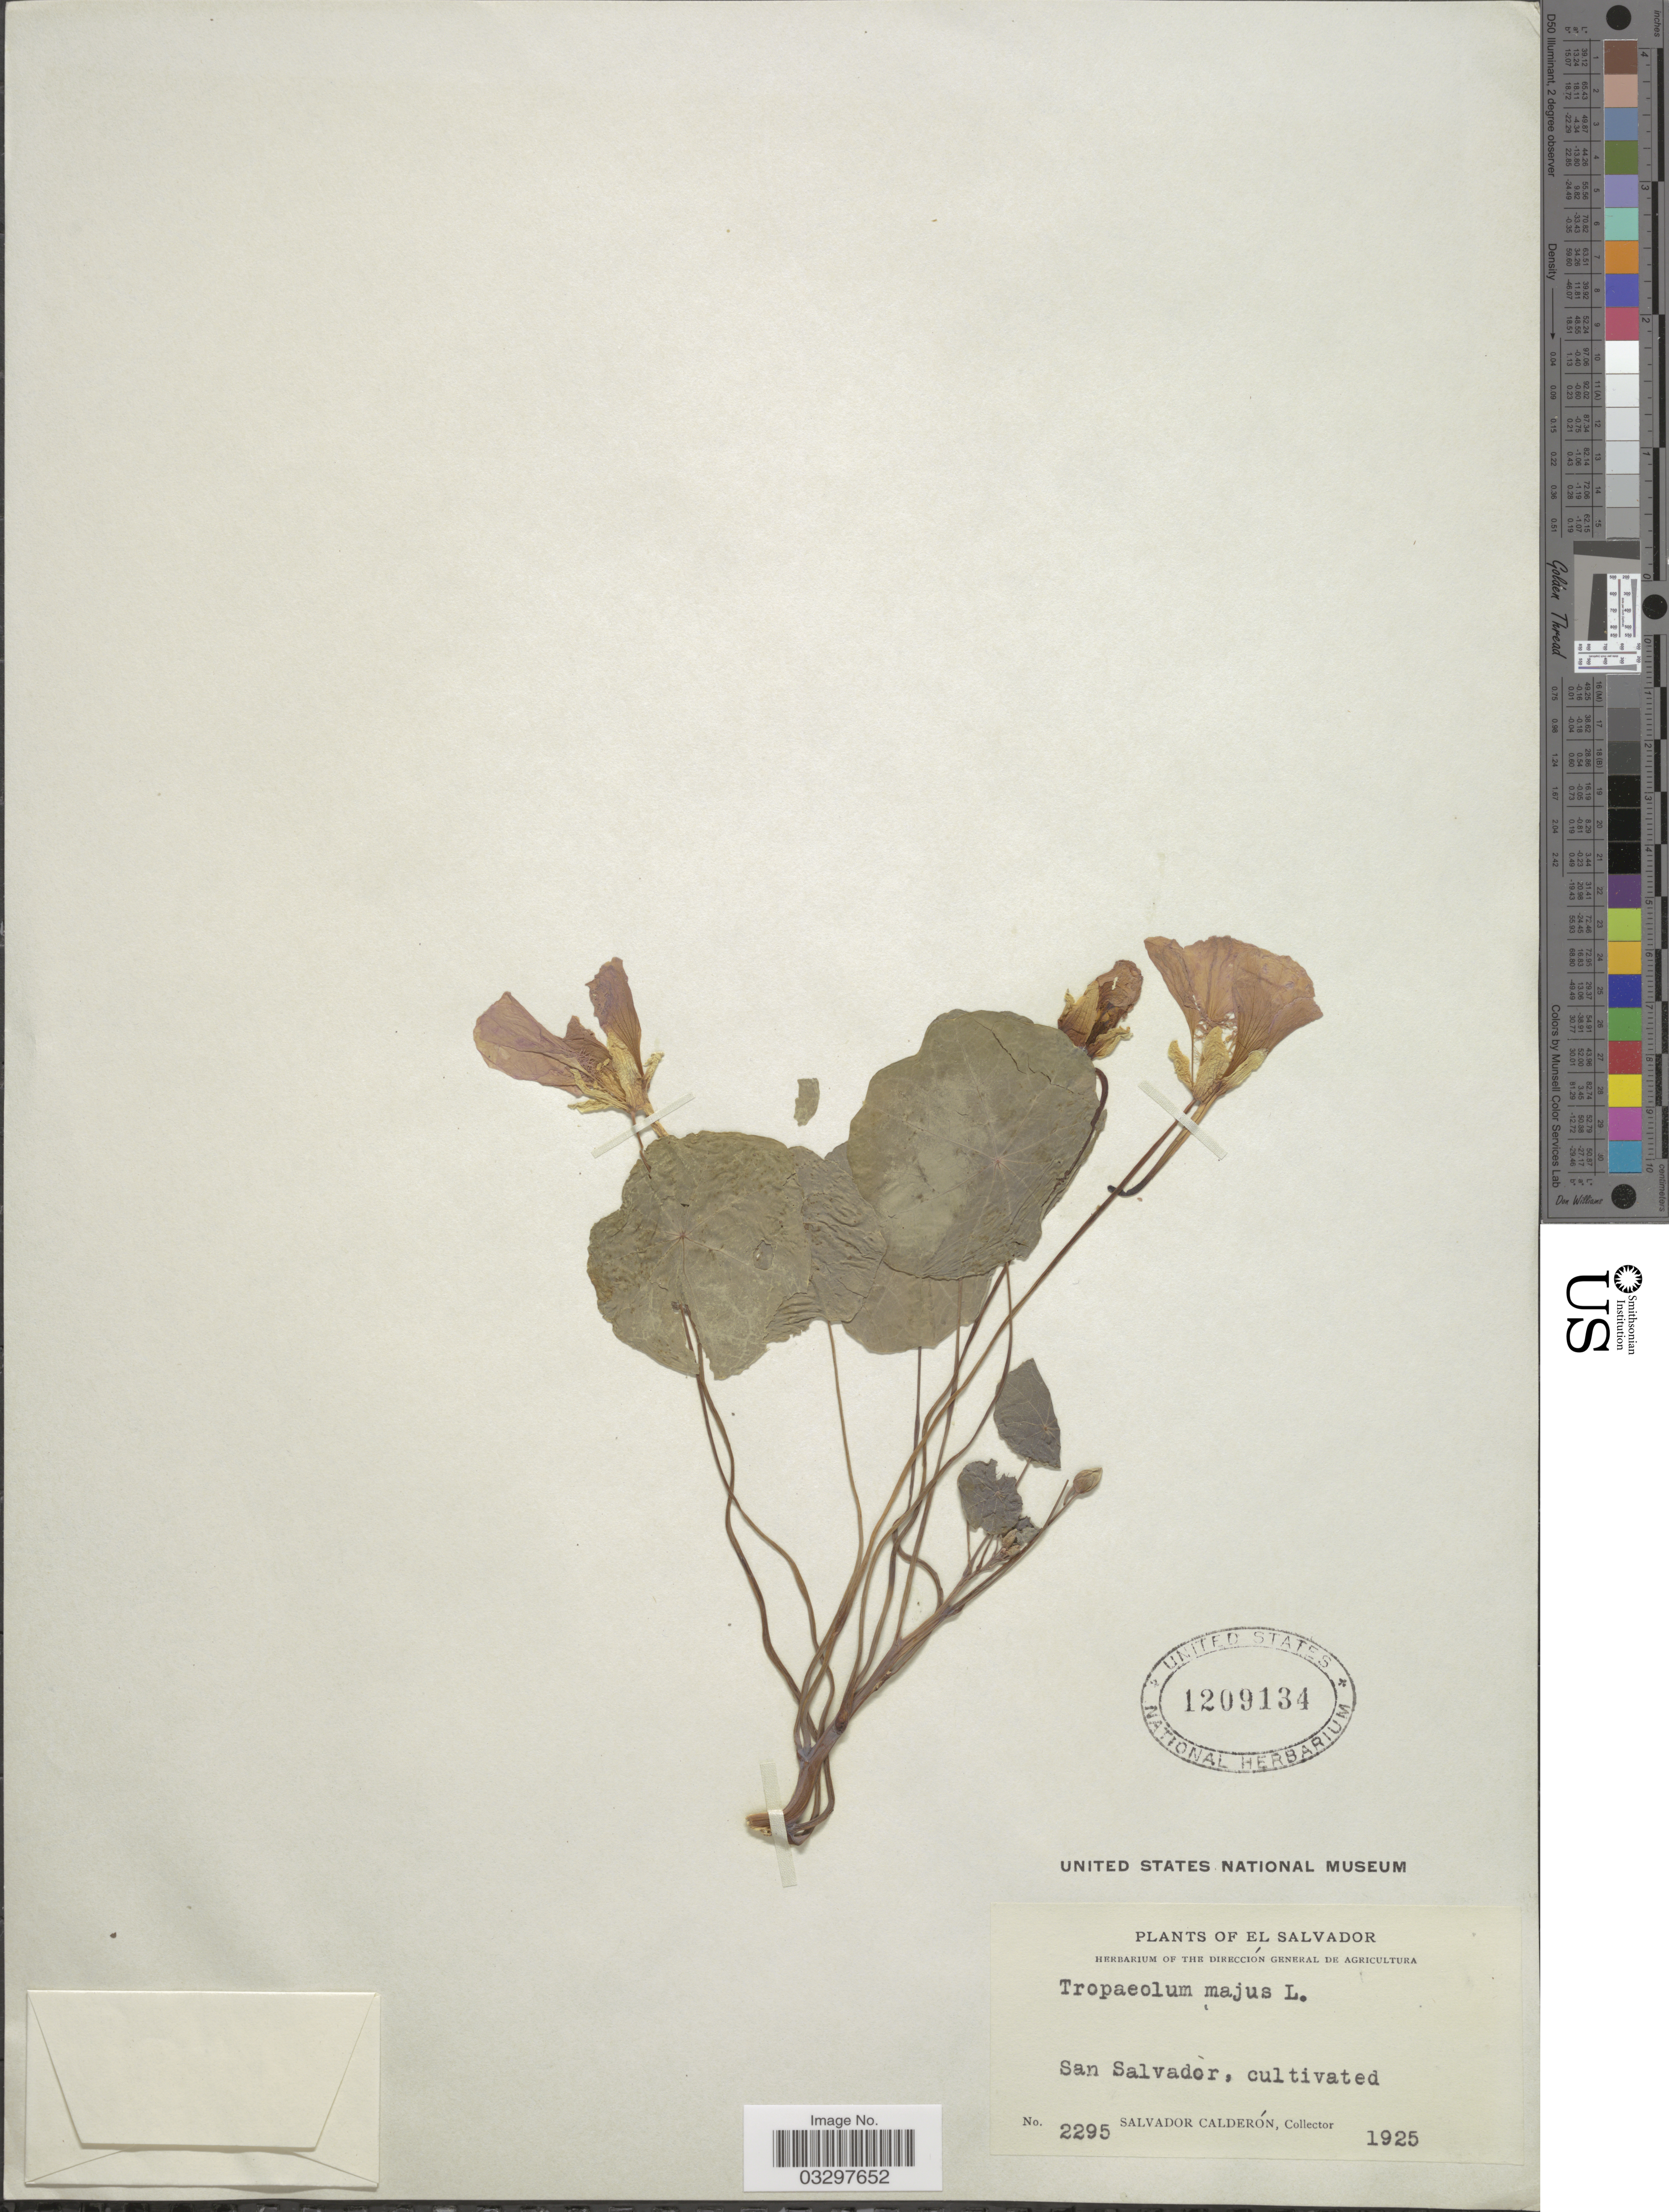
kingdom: Plantae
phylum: Tracheophyta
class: Magnoliopsida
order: Brassicales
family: Tropaeolaceae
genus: Tropaeolum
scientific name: Tropaeolum majus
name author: L.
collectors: S. Calderón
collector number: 2295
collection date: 1925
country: El Salvador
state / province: San Salvador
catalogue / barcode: US 1209134